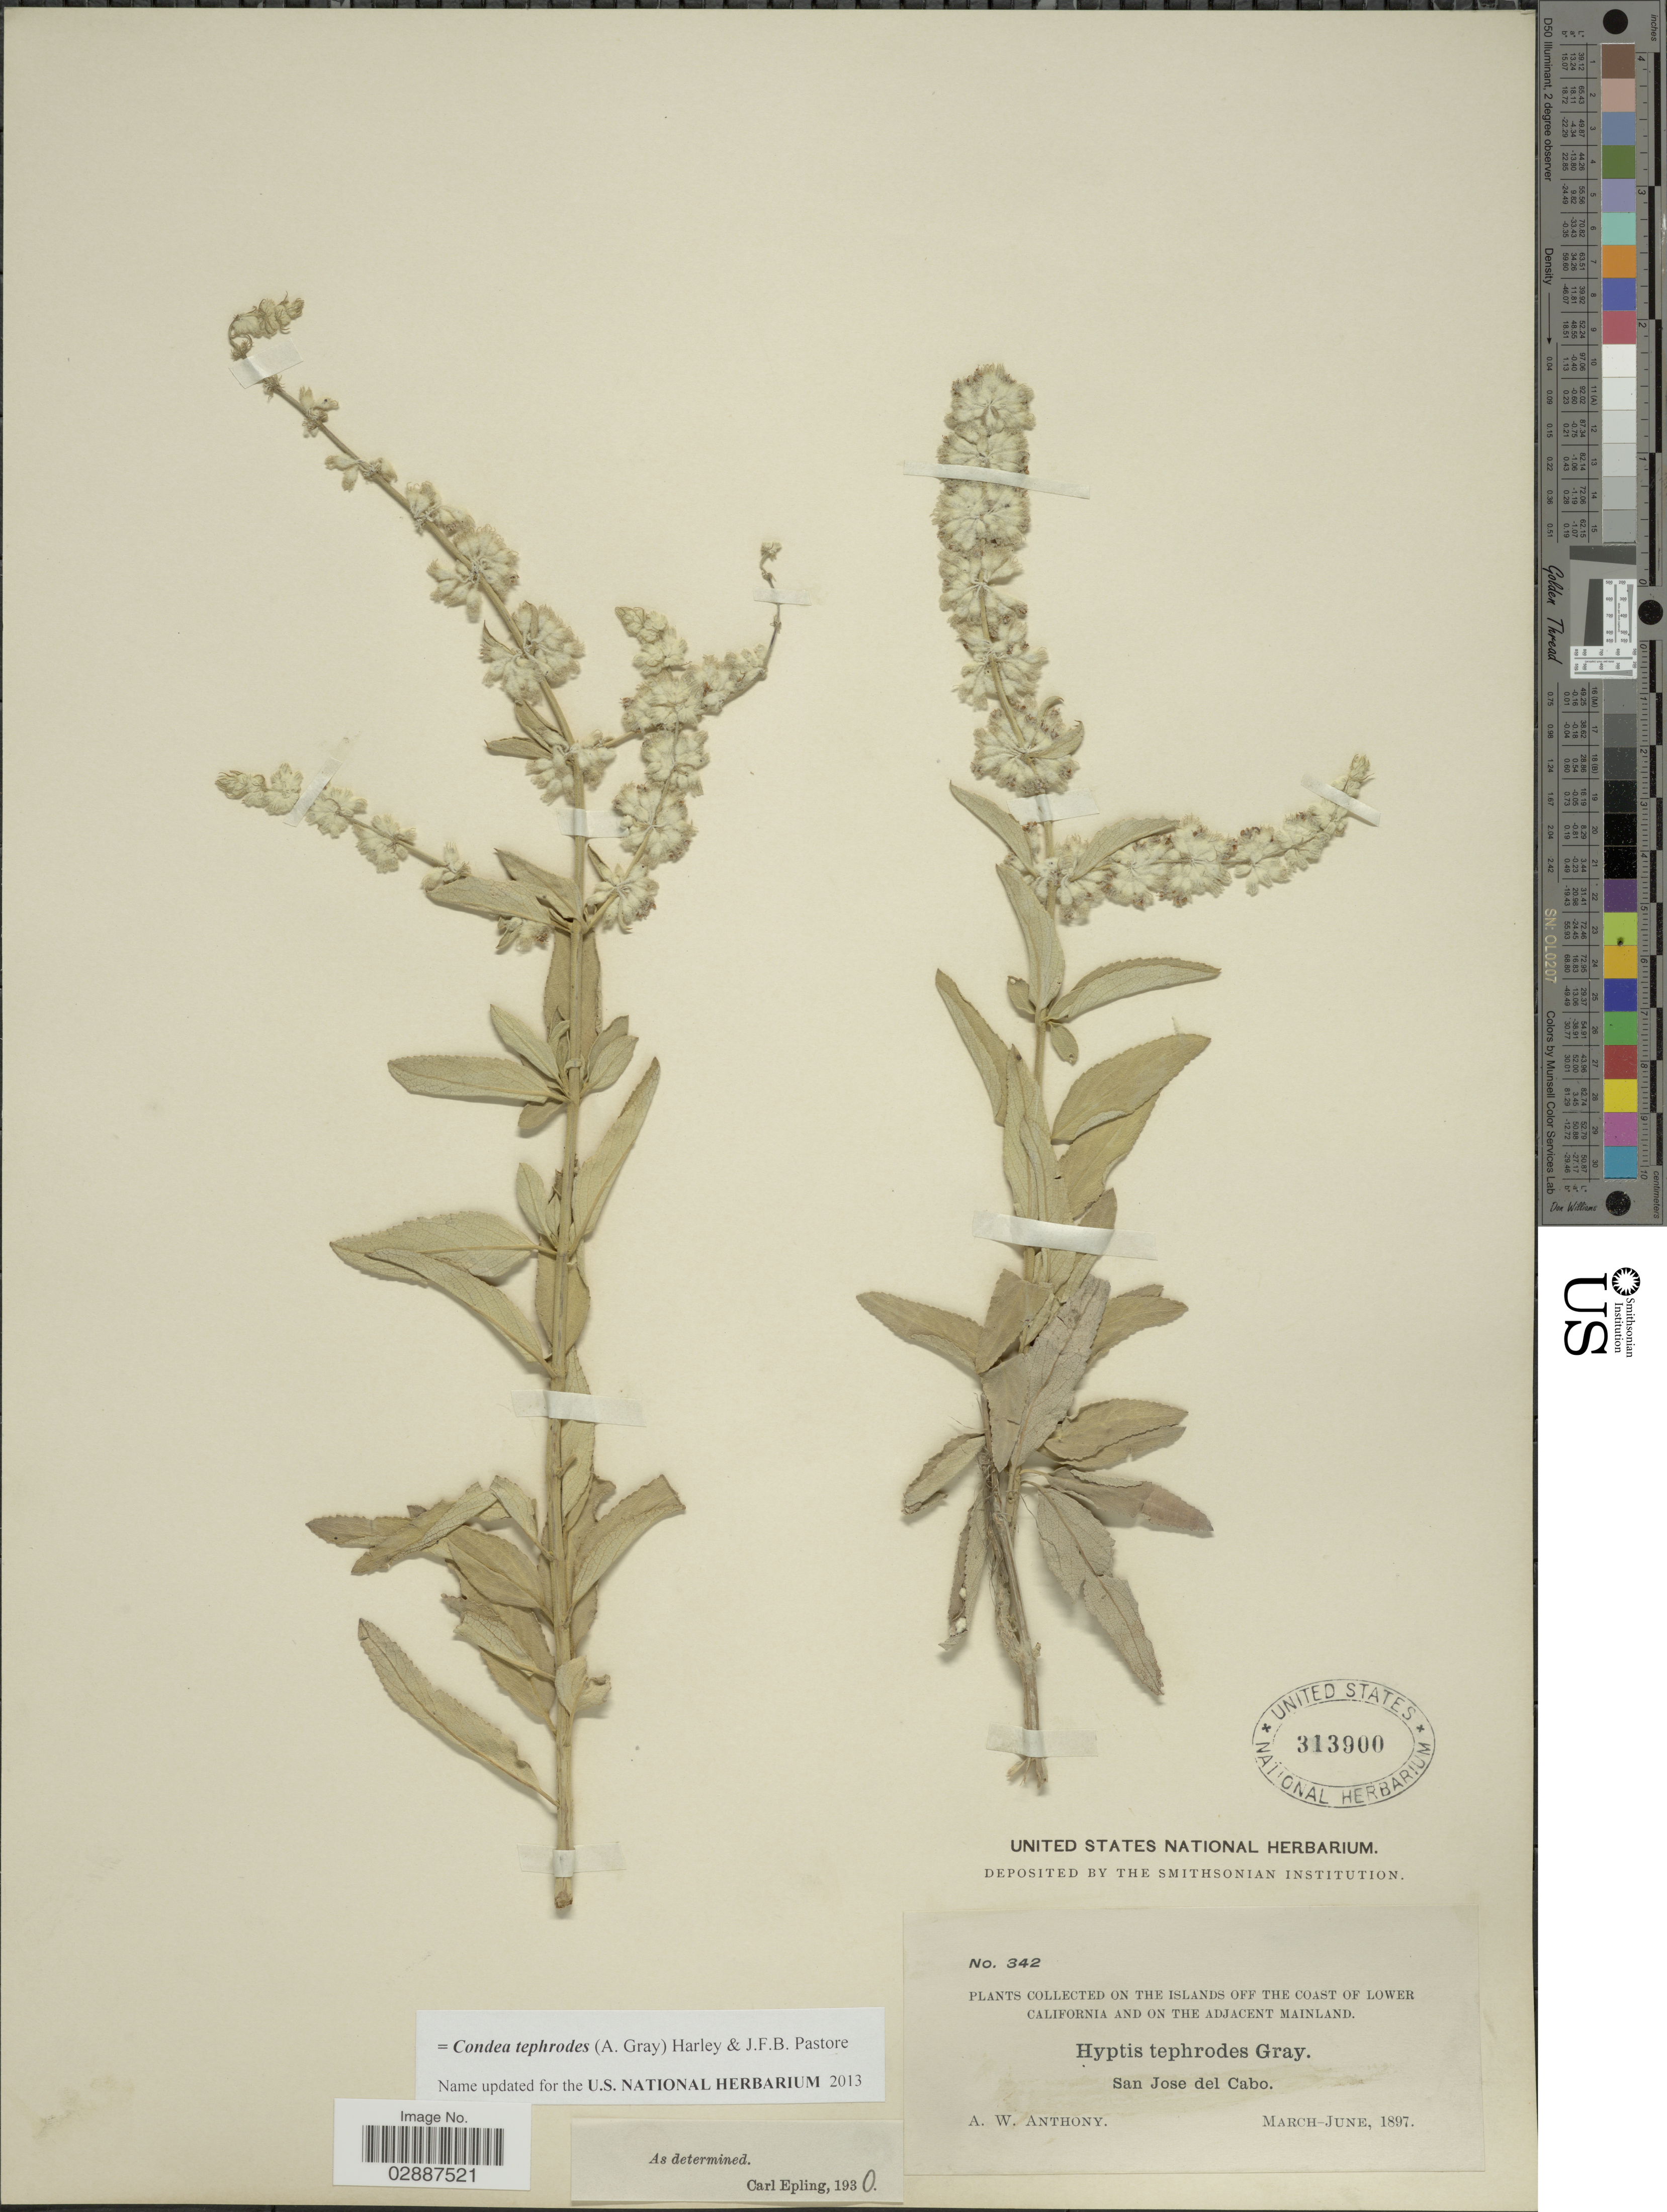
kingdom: Plantae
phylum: Tracheophyta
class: Magnoliopsida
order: Lamiales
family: Lamiaceae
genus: Condea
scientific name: Condea tephrodes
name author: (A. Gray) Harley & J.F.B. Pastore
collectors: A. W. Anthony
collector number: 342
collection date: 1897-03/1897-06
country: Mexico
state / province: Baja California Sur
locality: On the islands off the coast of Lower California and on the adjacent mainland. San Jose del Cabo.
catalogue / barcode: US 313900